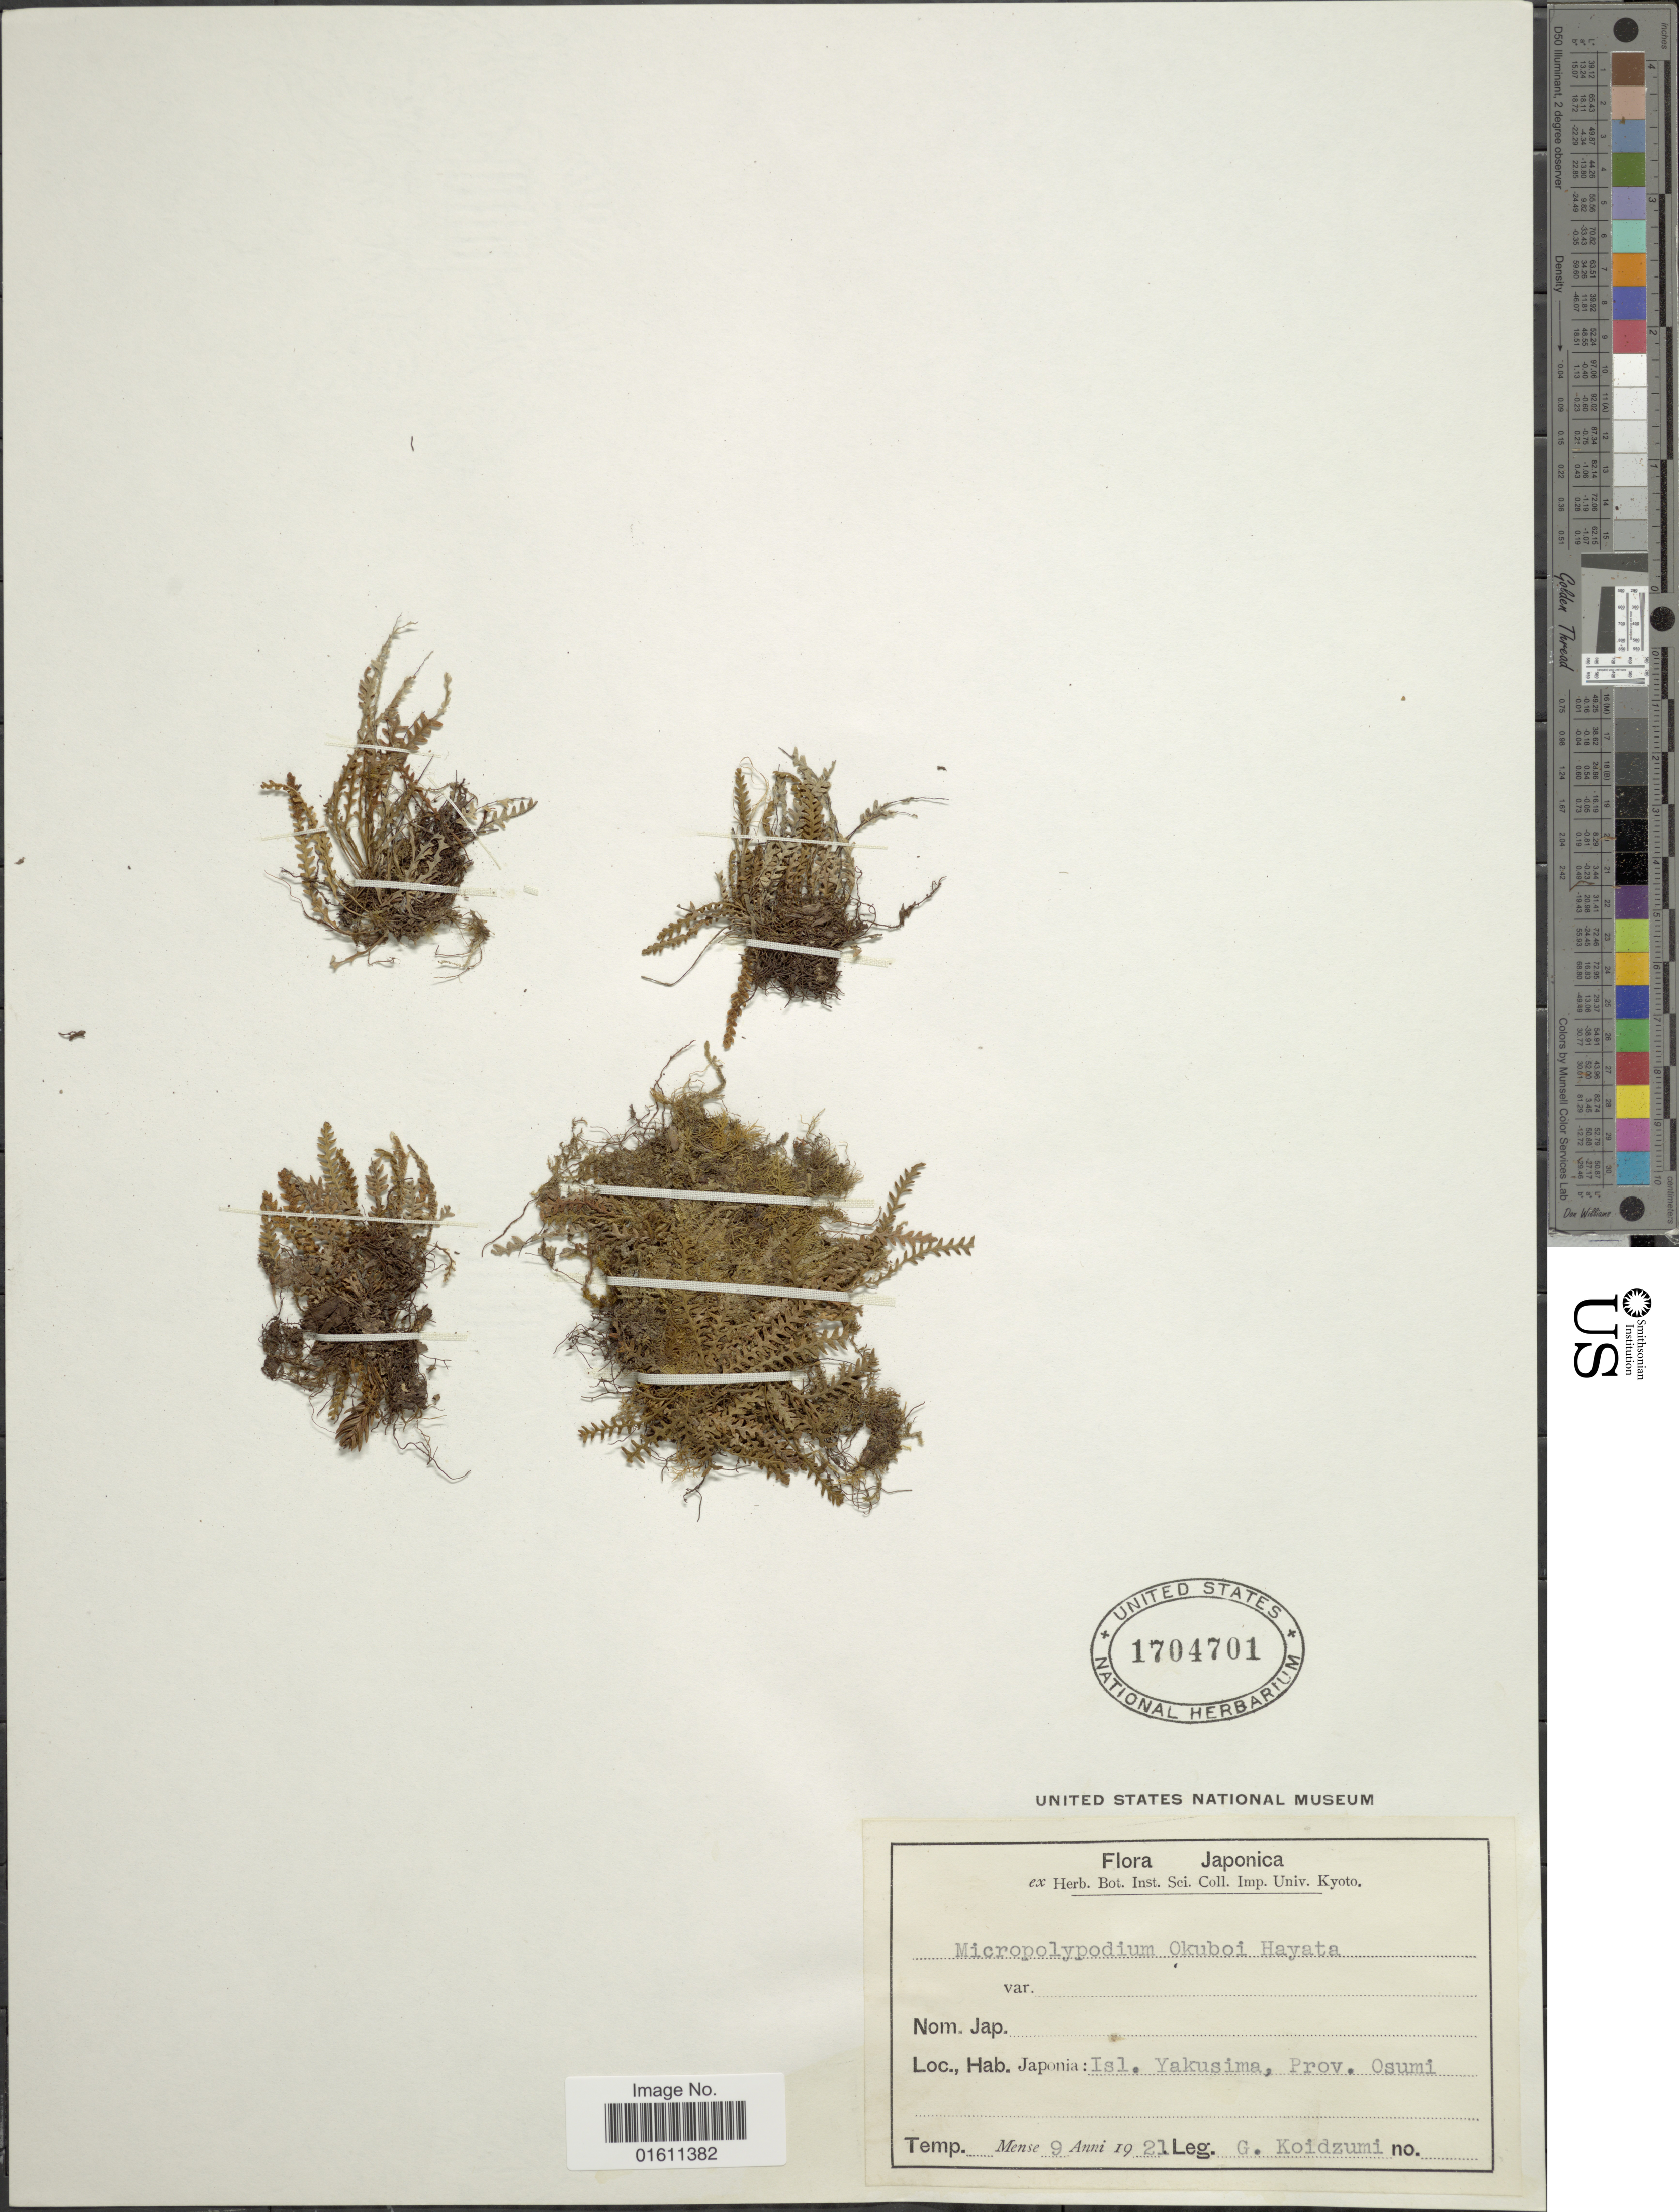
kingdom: Plantae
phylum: Tracheophyta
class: Polypodiopsida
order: Polypodiales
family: Polypodiaceae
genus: Micropolypodium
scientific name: Micropolypodium okuboi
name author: (Yatabe) Hayata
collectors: G. Koidzumi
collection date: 1921-09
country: Japan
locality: Japonica, Isl. Yakusima, Prov. Osumi.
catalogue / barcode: US 1704701